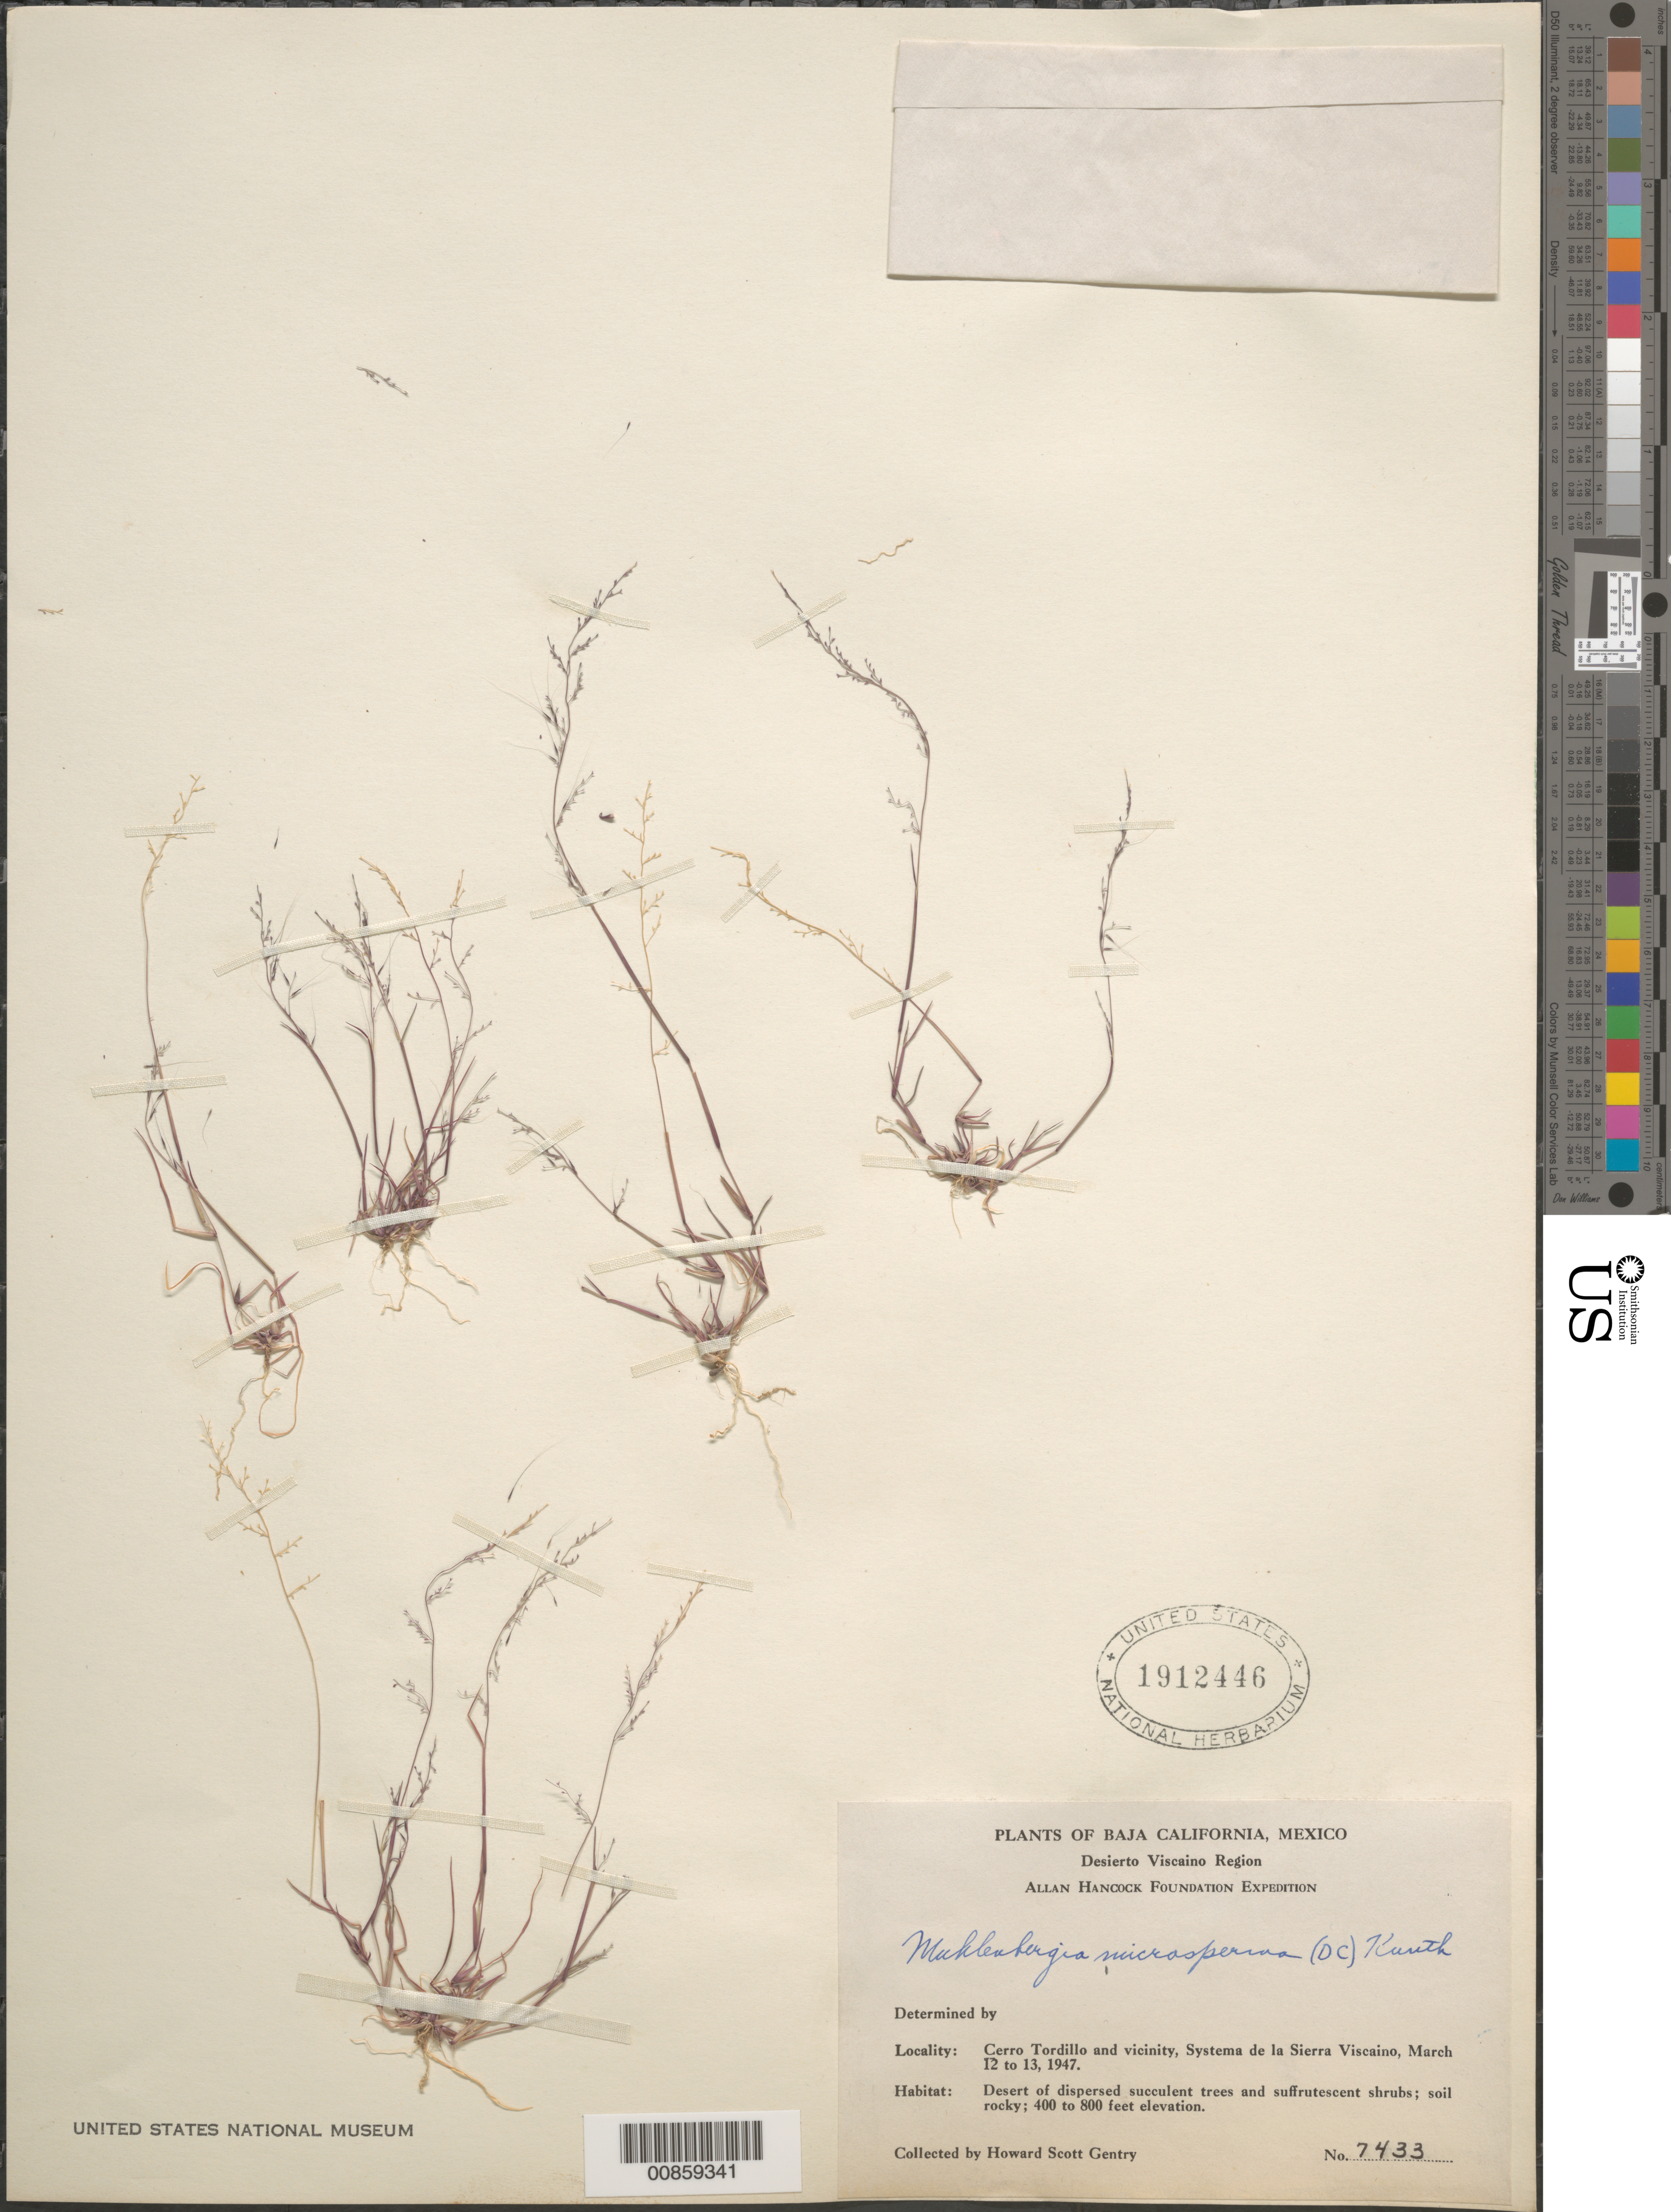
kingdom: Plantae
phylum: Tracheophyta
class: Liliopsida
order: Poales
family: Poaceae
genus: Muhlenbergia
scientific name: Muhlenbergia microsperma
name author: (DC.) Kunth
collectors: H. S. Gentry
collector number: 7433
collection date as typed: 12 Mar 1947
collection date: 1947-03-12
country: Mexico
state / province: Sonora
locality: Cerro Tordillo and vicinity, Sierra Viscaino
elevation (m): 122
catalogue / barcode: US 1912446